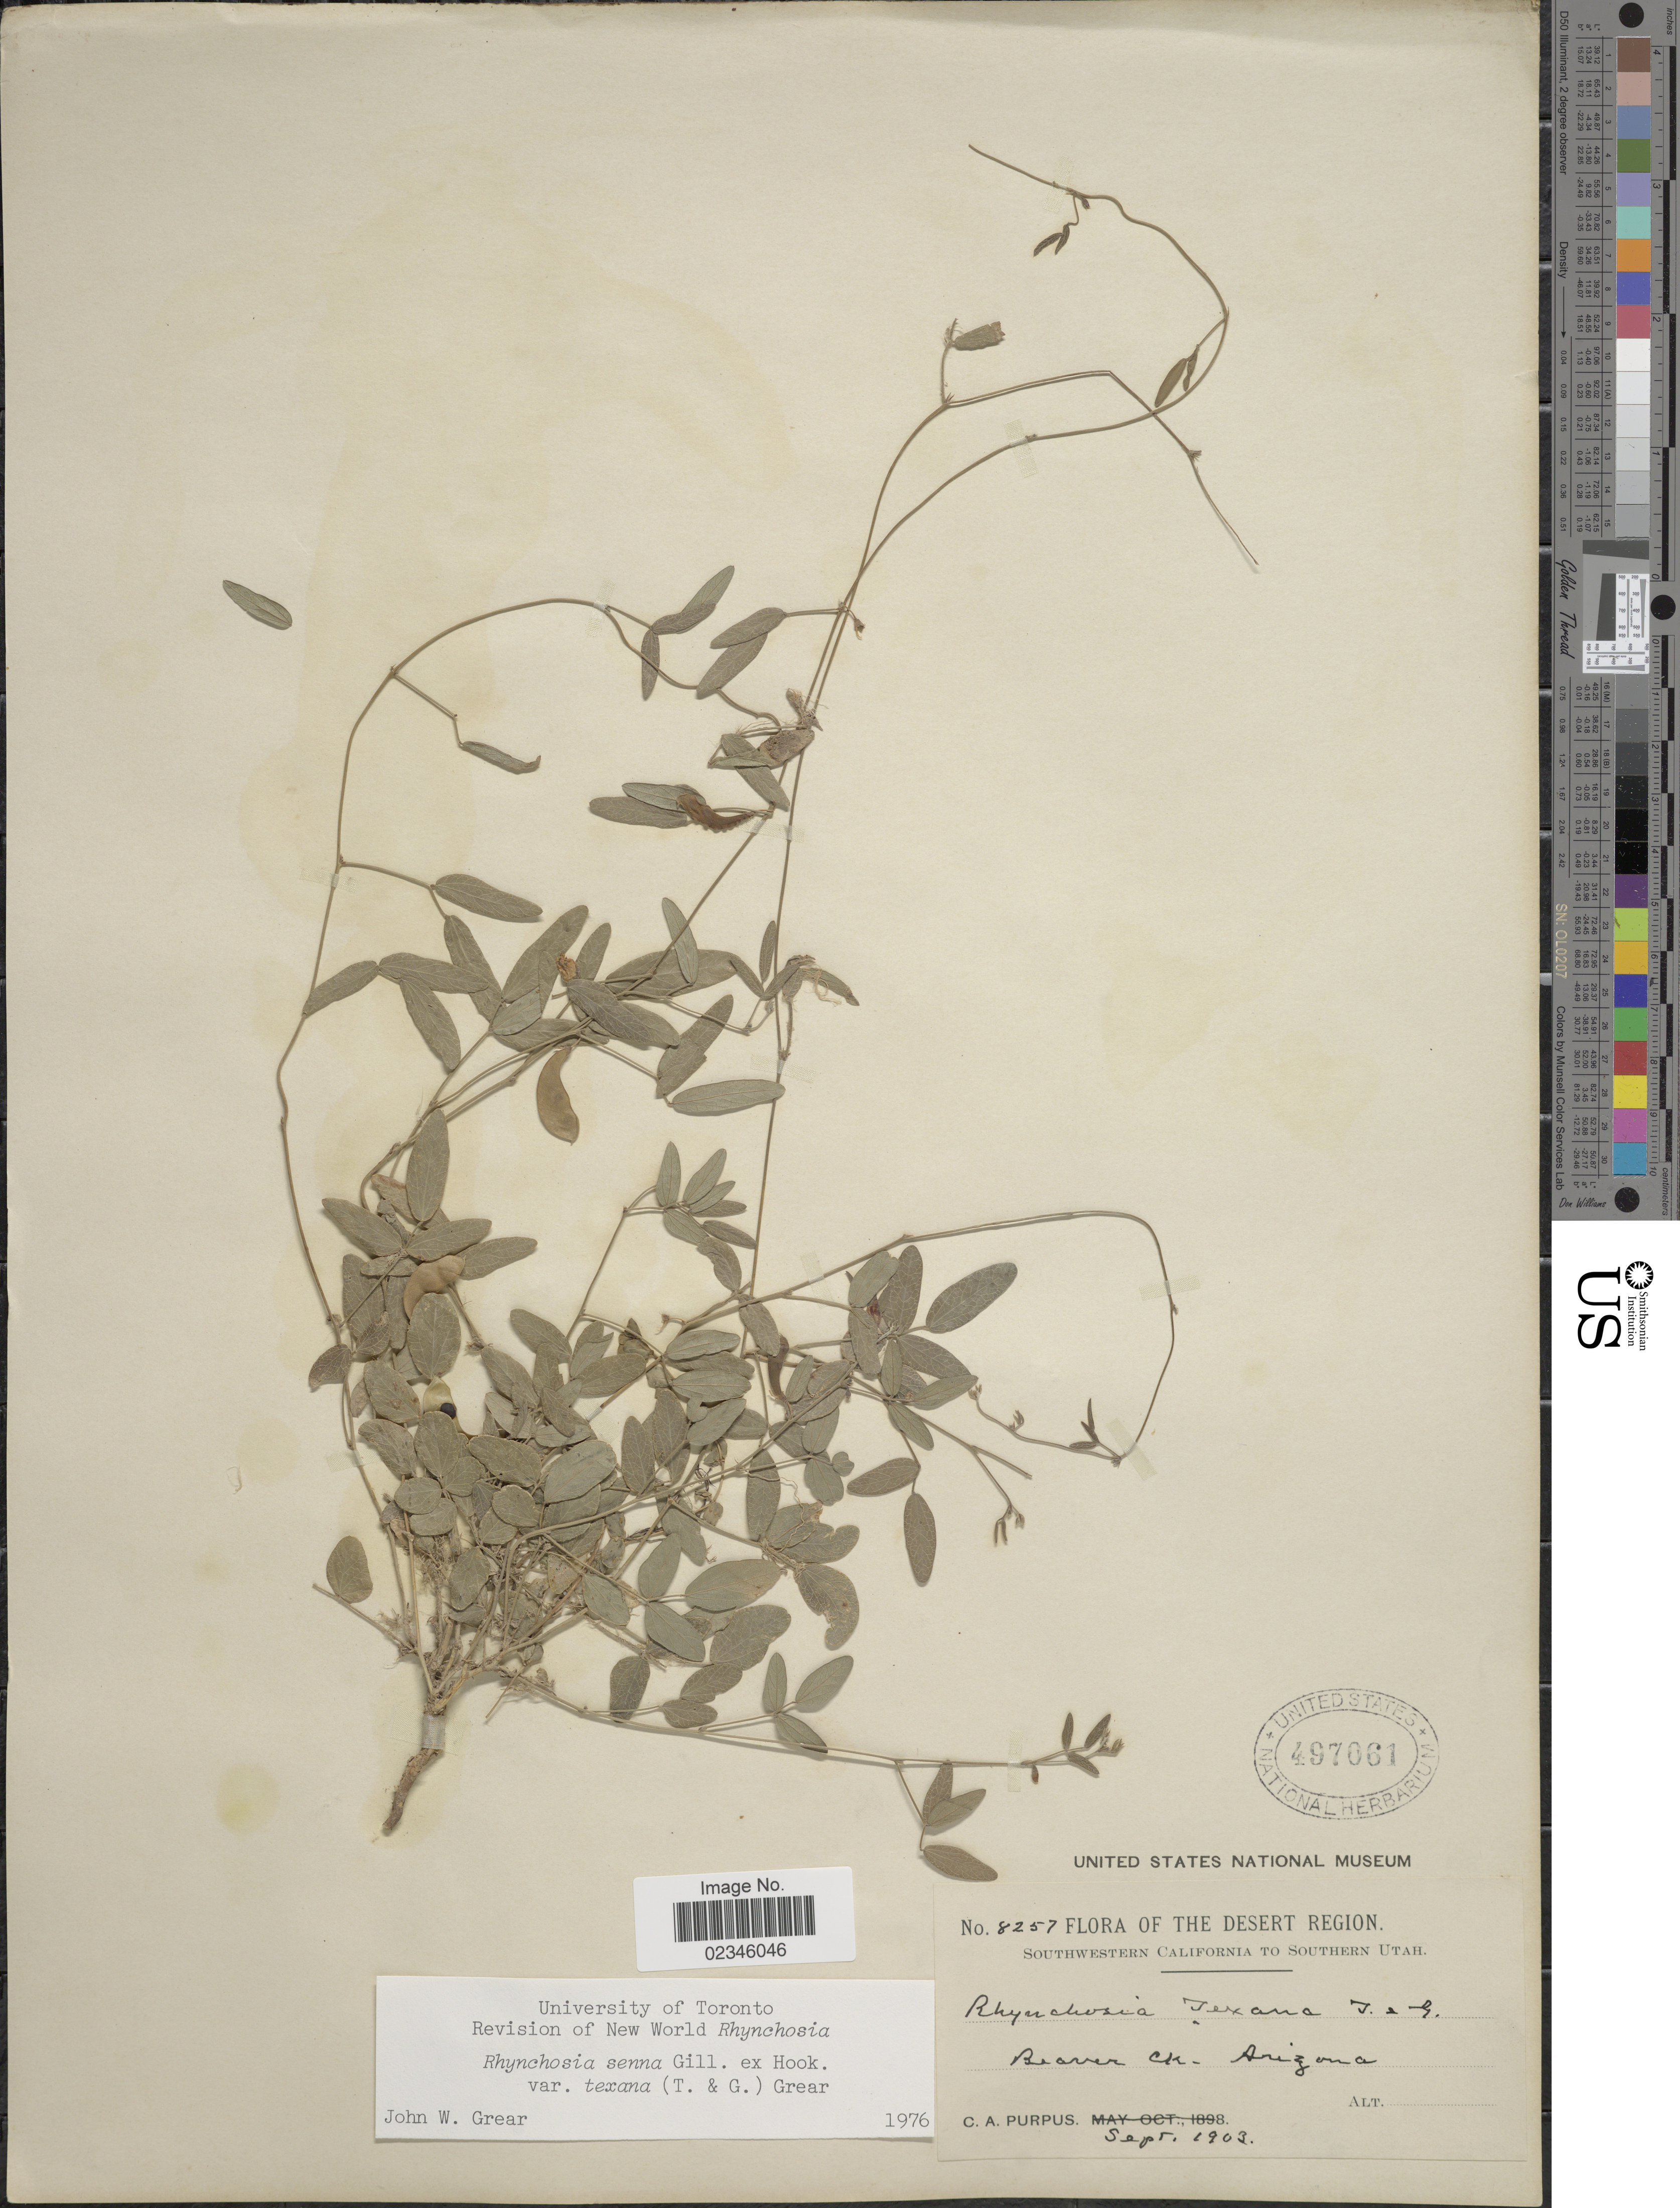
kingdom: Plantae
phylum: Tracheophyta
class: Magnoliopsida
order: Fabales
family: Fabaceae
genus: Rhynchosia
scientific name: Rhynchosia senna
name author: Gillies ex Hook.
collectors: C. A. Purpus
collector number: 8257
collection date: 1903-09-05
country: United States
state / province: Arizona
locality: Desert Region, Beaver Ck.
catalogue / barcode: US 497061